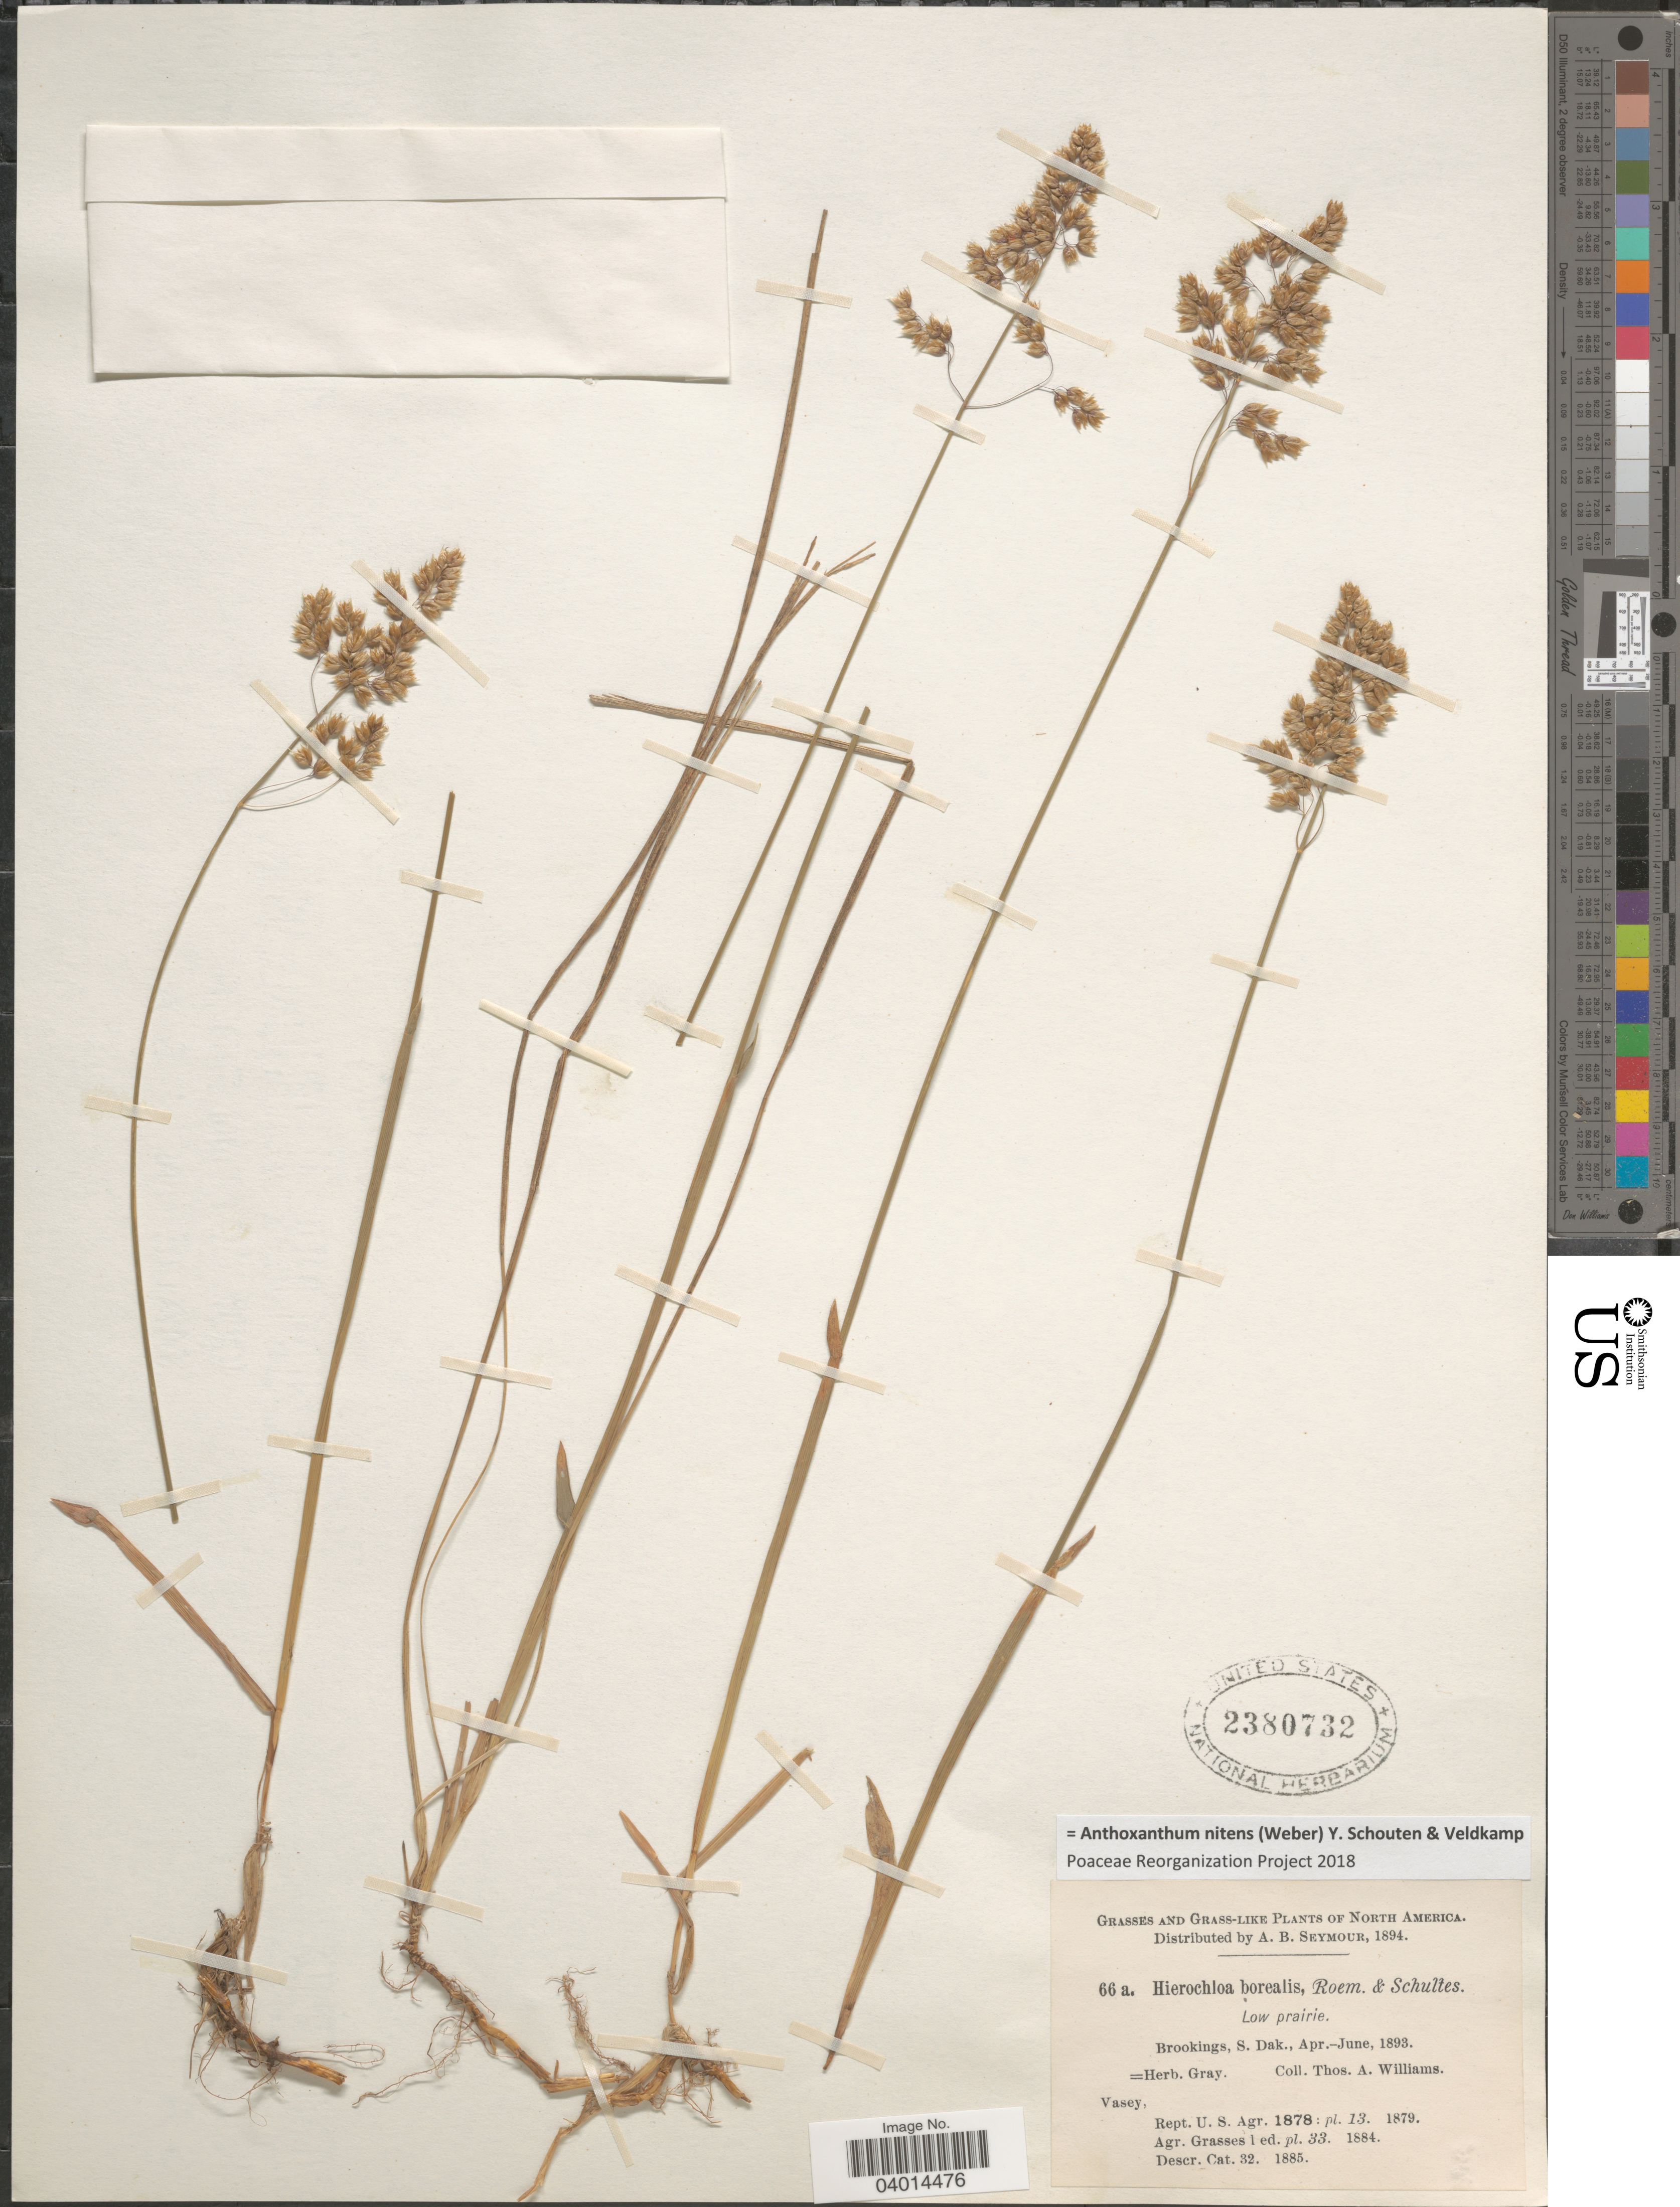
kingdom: Plantae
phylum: Tracheophyta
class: Liliopsida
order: Poales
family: Poaceae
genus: Anthoxanthum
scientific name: Anthoxanthum nitens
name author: (G.H. Weber) R.T.A. Schouten & Veldkamp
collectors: T. A. Williams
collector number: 66 a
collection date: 1893-04/1893-06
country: United States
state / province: South Dakota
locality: Brookings.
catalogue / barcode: US 2380732